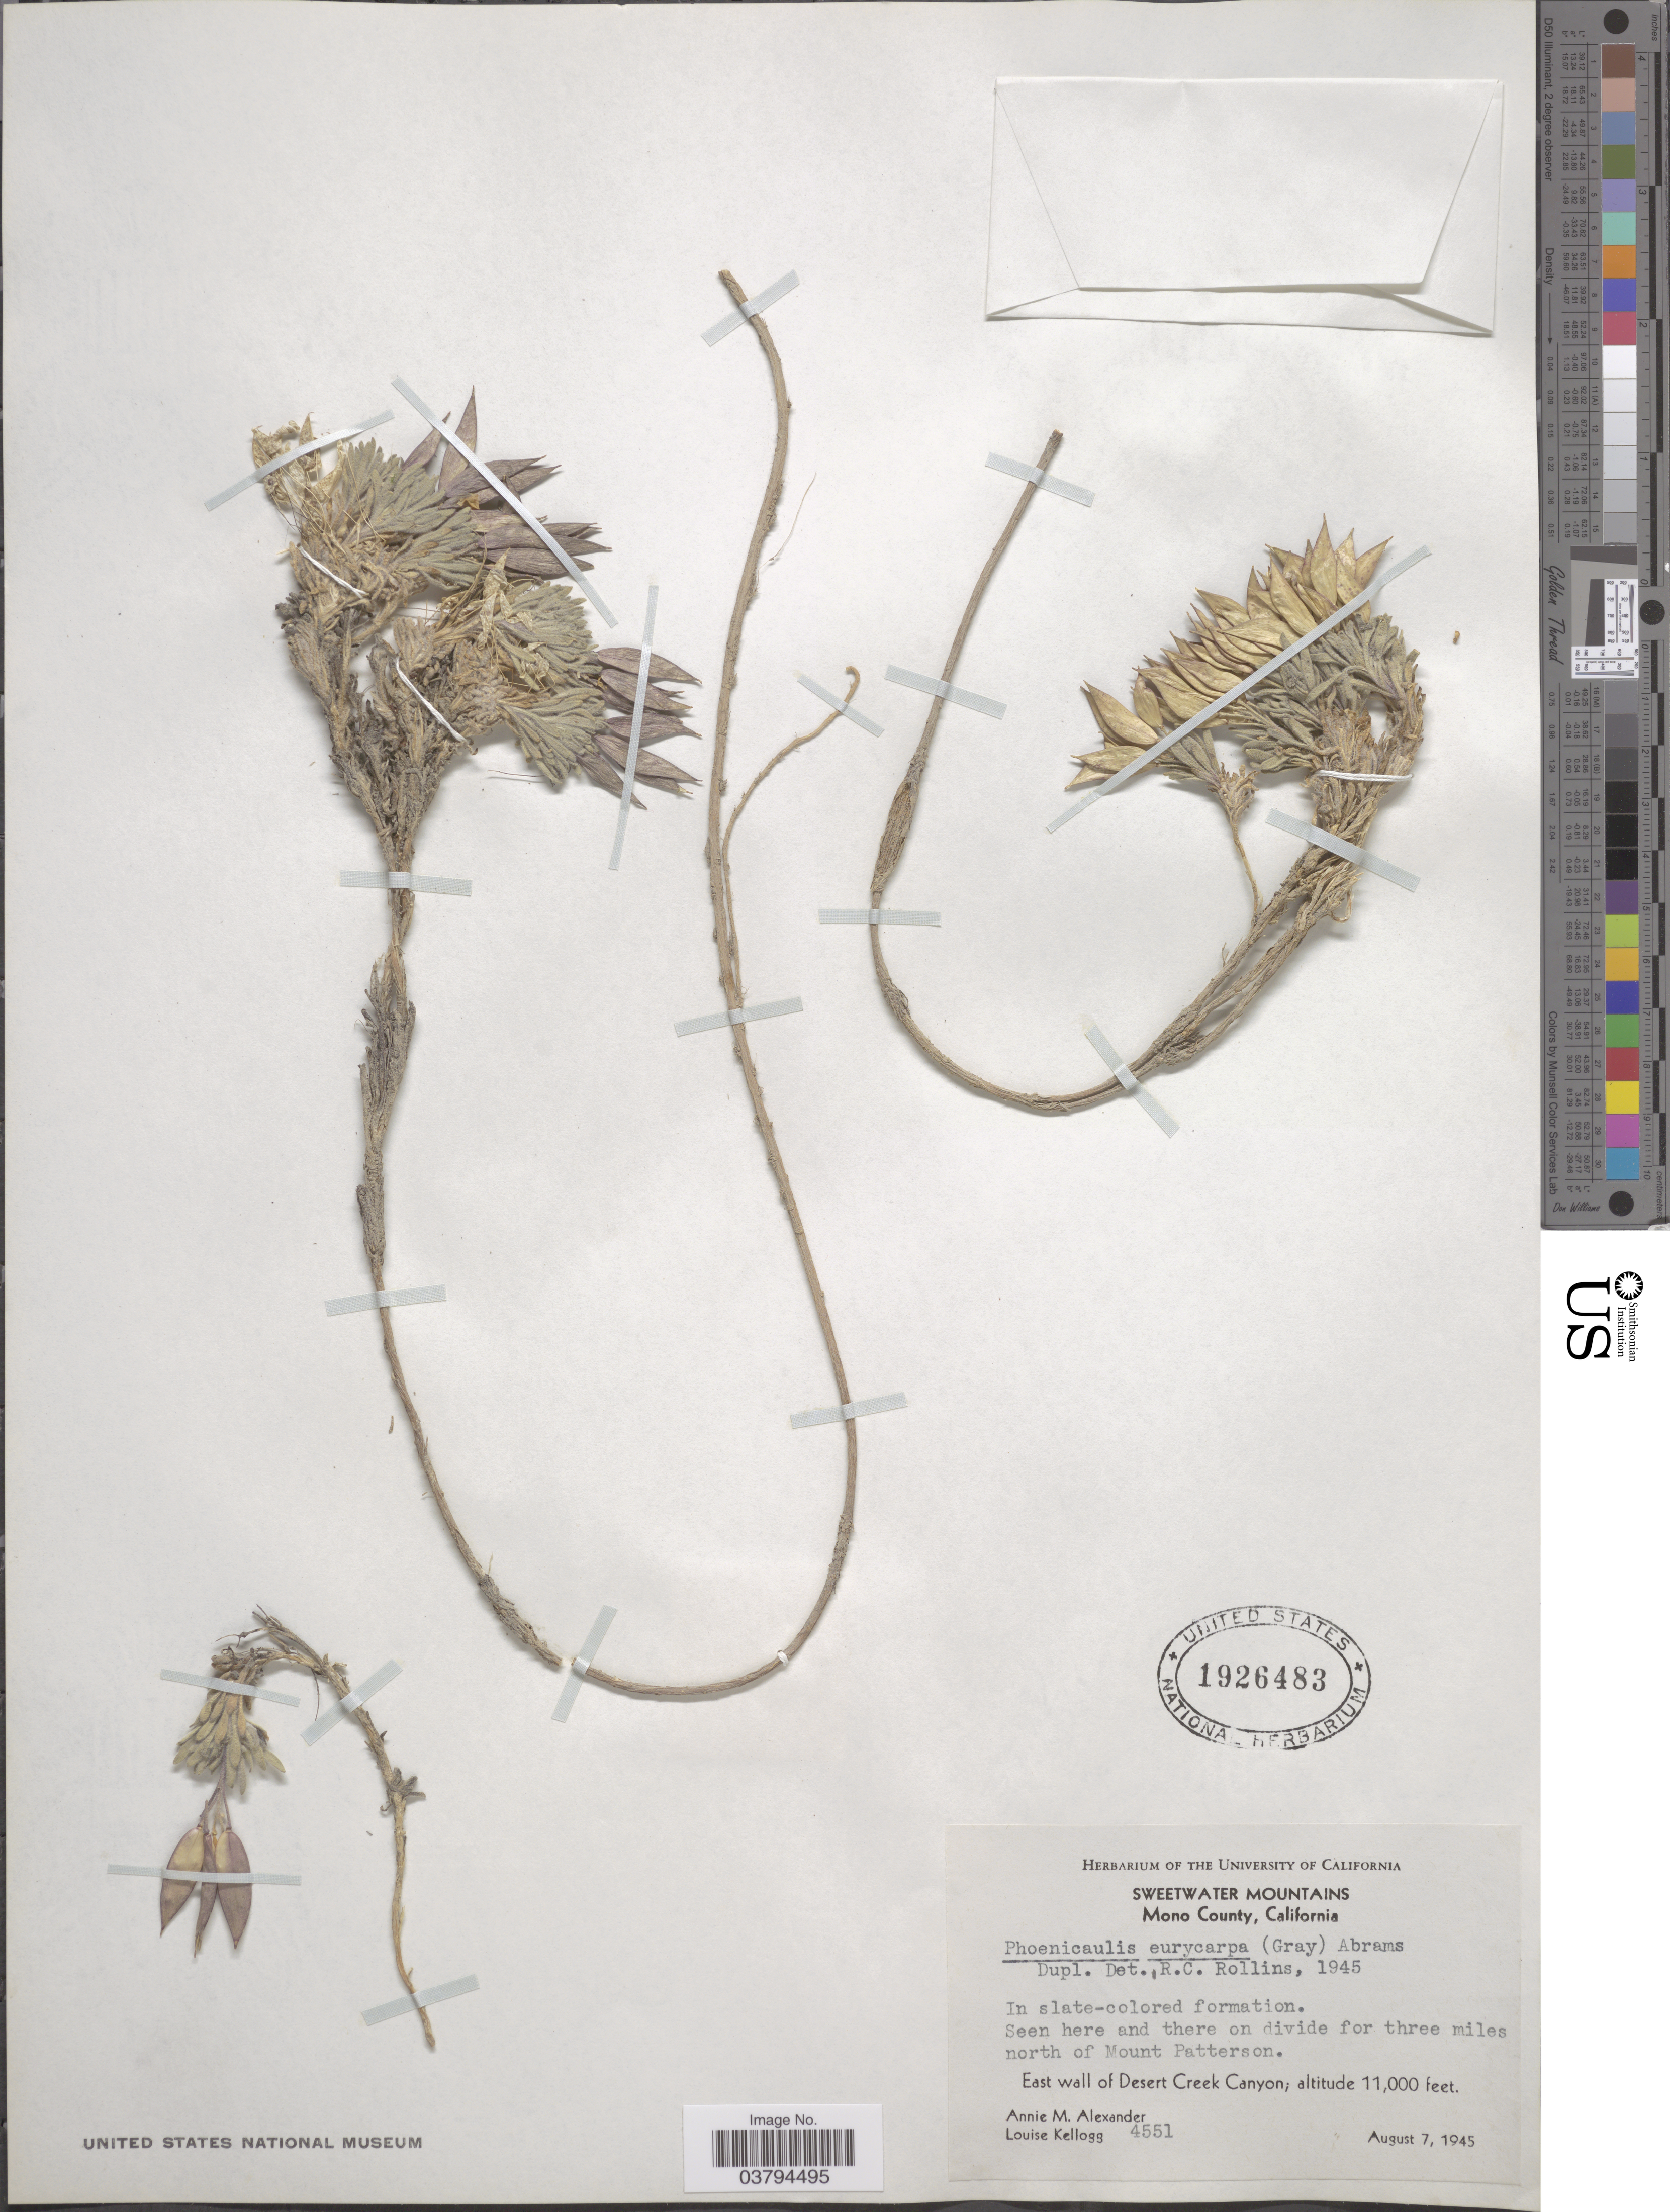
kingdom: Plantae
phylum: Tracheophyta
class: Magnoliopsida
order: Brassicales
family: Brassicaceae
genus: Phoenicaulis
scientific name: Phoenicaulis eurycarpa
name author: (A. Gray) Abrams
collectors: A. M. Alexander & L. Kellogg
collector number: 4551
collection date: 1945-08-07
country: United States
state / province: California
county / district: Mono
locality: Sweetwater Mountains. Mono County. Seen here and there on divide for three miles north of Mount Patterson. East wall of Desert Canyon.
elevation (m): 3353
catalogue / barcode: US 1926483